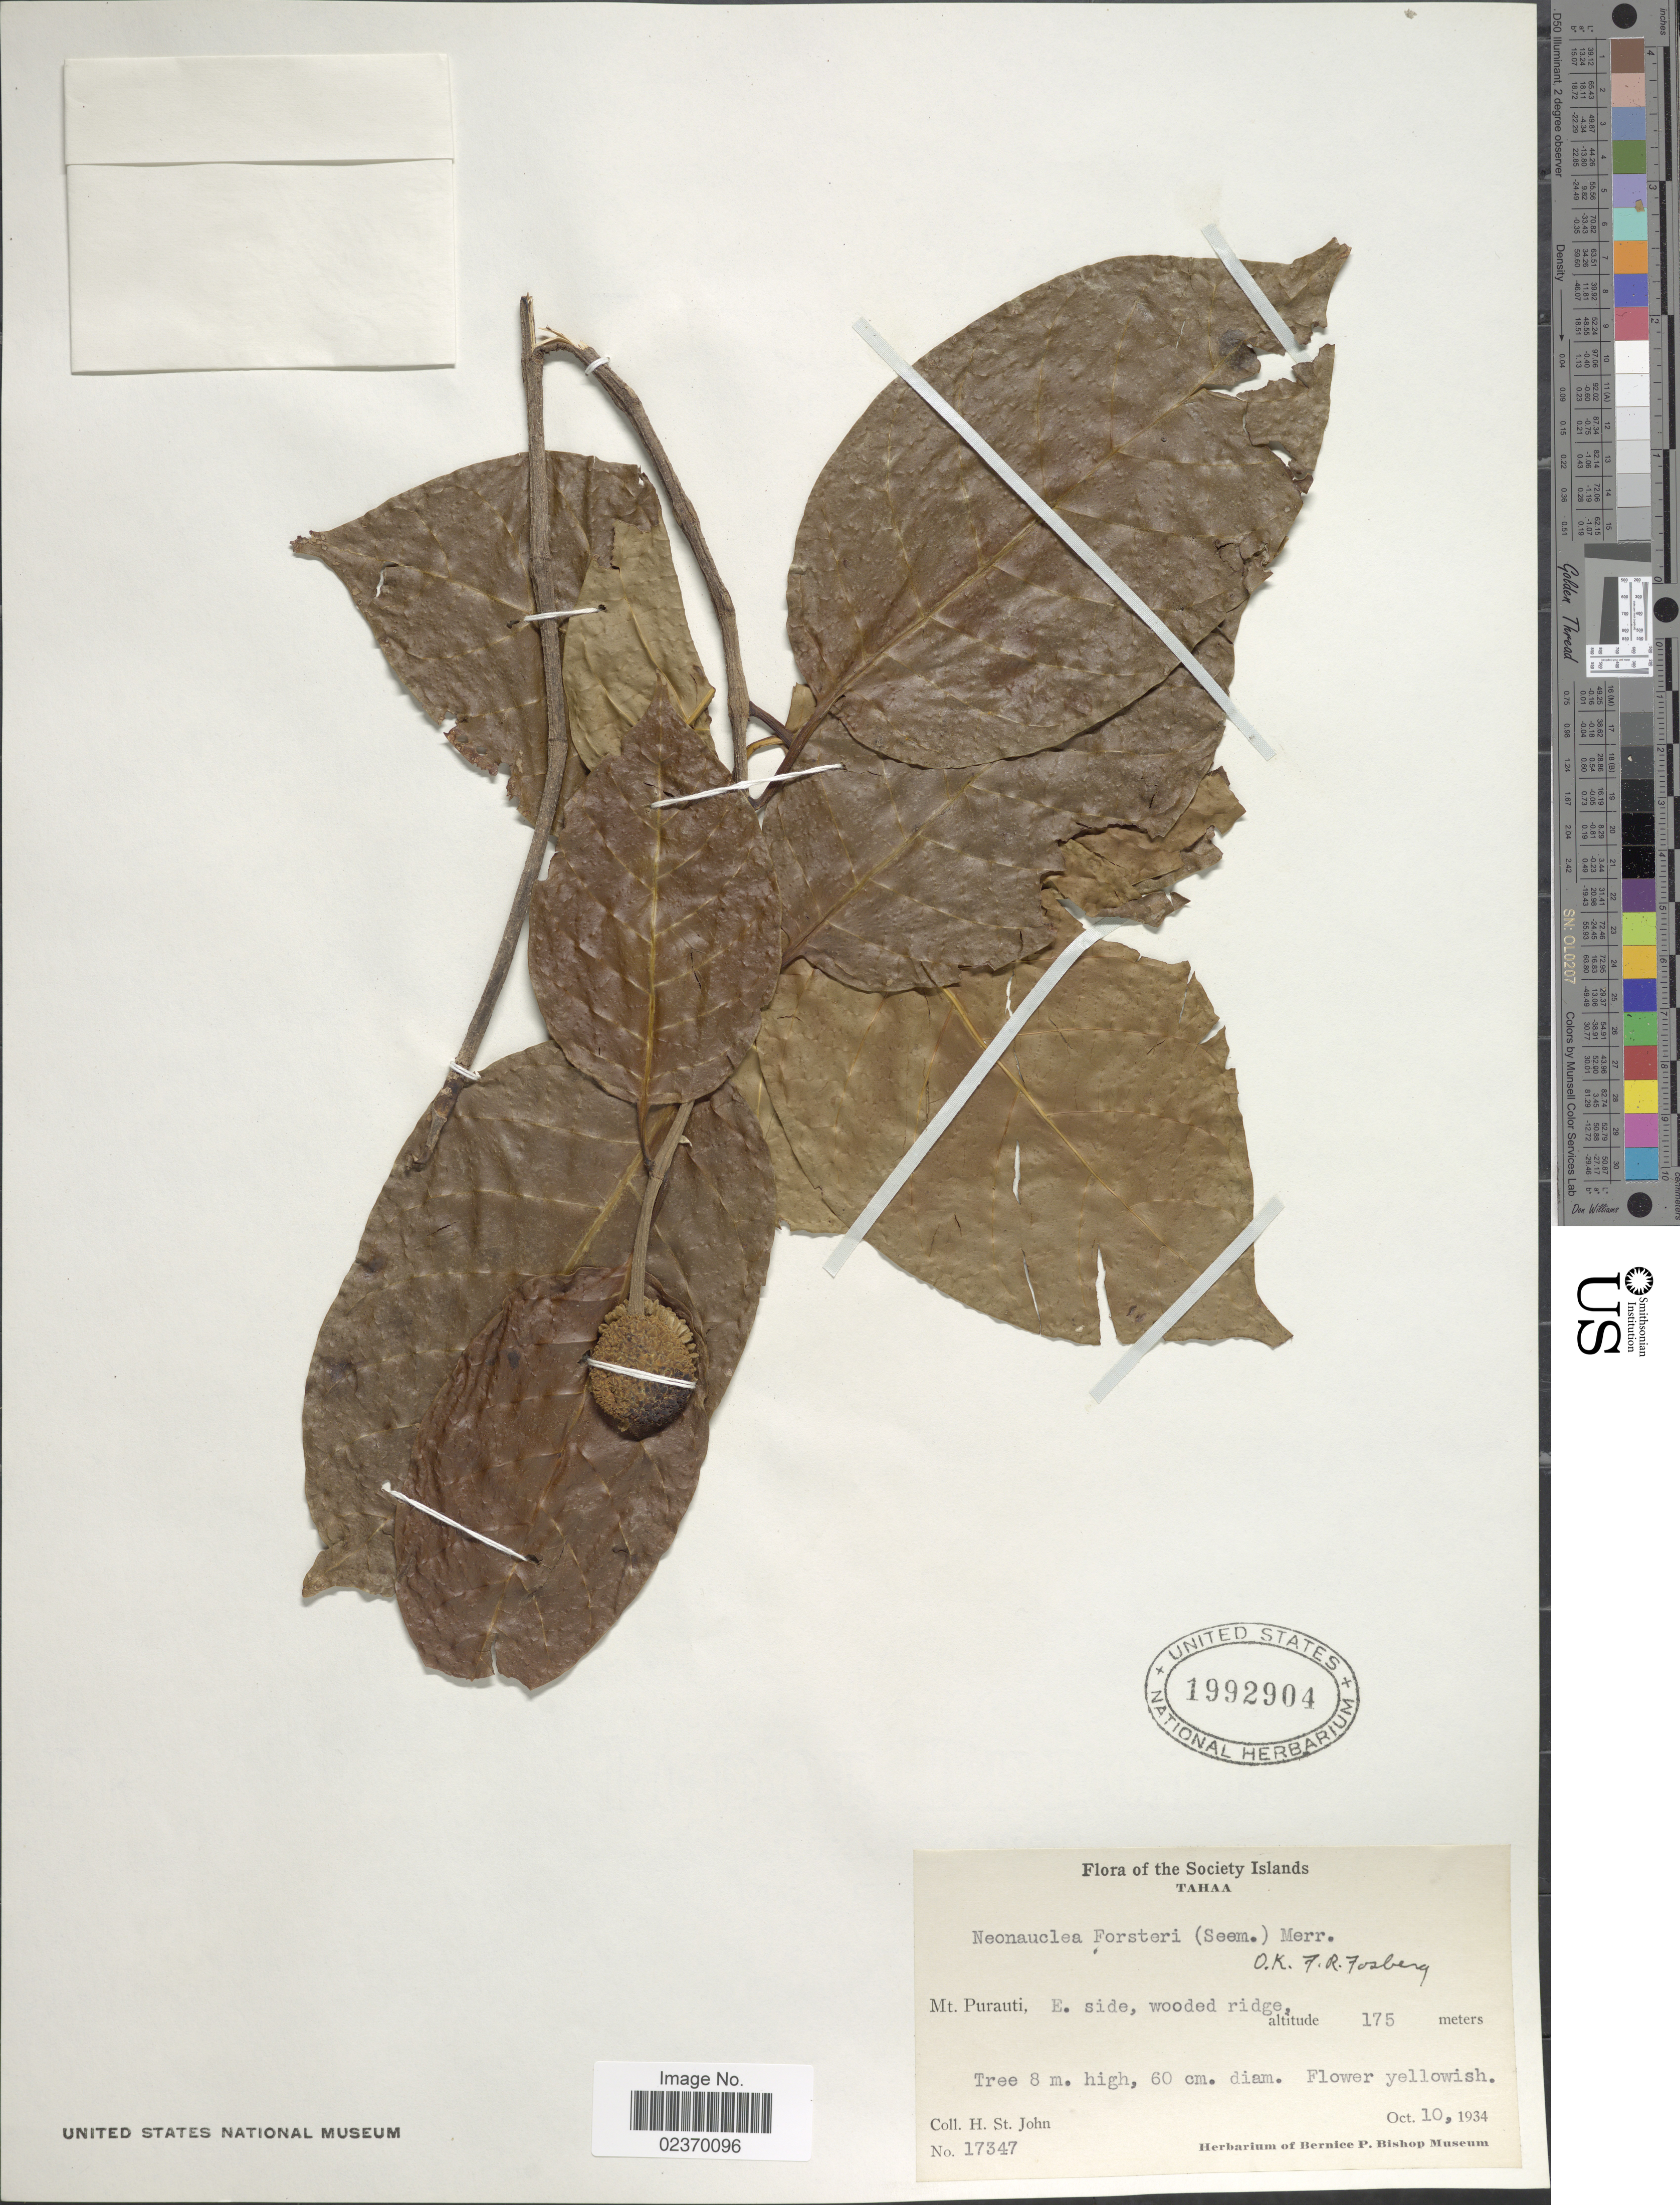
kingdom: Plantae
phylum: Tracheophyta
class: Magnoliopsida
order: Gentianales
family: Rubiaceae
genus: Neonauclea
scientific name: Neonauclea forsteri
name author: (Seem.) Merr.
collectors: H. St. John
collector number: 17347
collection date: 1934-10-10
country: French Polynesia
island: Tahaa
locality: The Society Islands, Tahaa, Mt Purauti, E side, wooded ridge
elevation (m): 175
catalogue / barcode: US 1992904